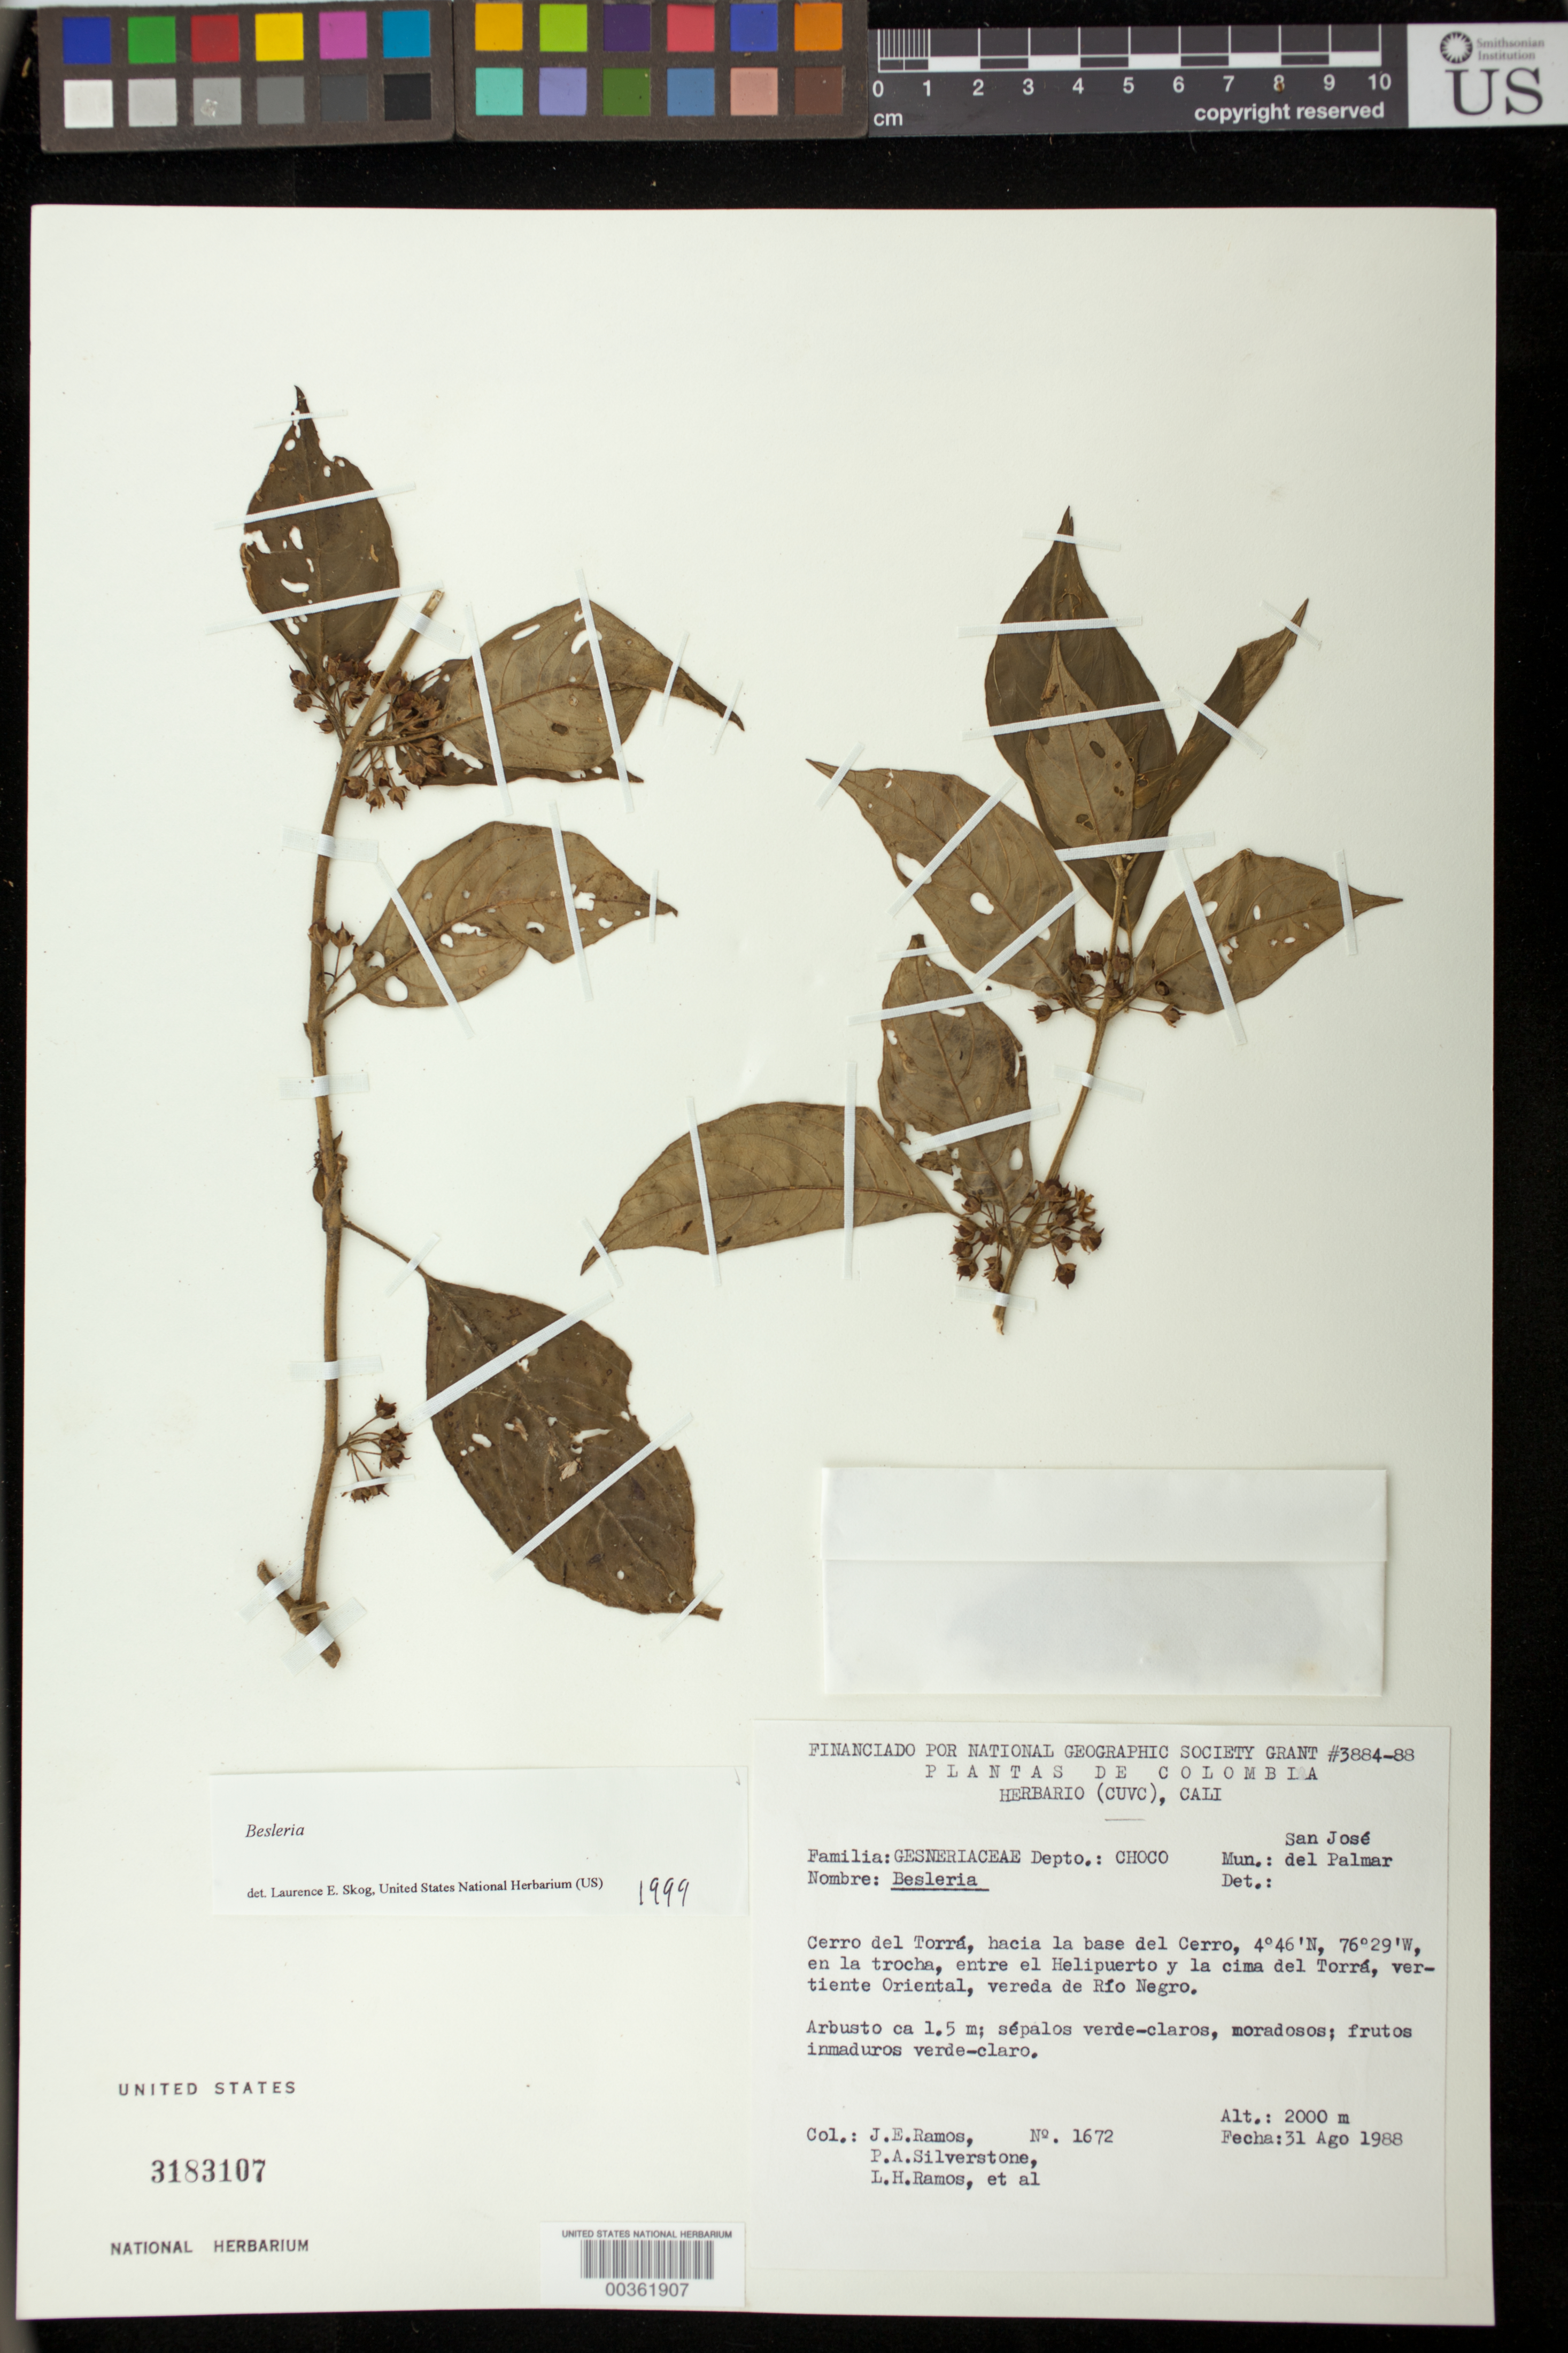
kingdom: Plantae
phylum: Tracheophyta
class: Magnoliopsida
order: Lamiales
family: Gesneriaceae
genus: Besleria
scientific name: Besleria sp.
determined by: Skog, Laurence E.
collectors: J. E. Ramos, P. A. Silverstone-Sopkin, L. Ramos & et al.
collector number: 1672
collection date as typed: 31 Aug 1988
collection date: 1988-08-31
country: Colombia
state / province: Chocó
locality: Mun. San José del Palmar; Cerro del Torrá, hacia la base del Cerro, en la trocha, entre el Helipuerto y la cima del Torrá, vertiente Oriental, vereda de Río Negro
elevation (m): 2000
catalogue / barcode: US 3183107